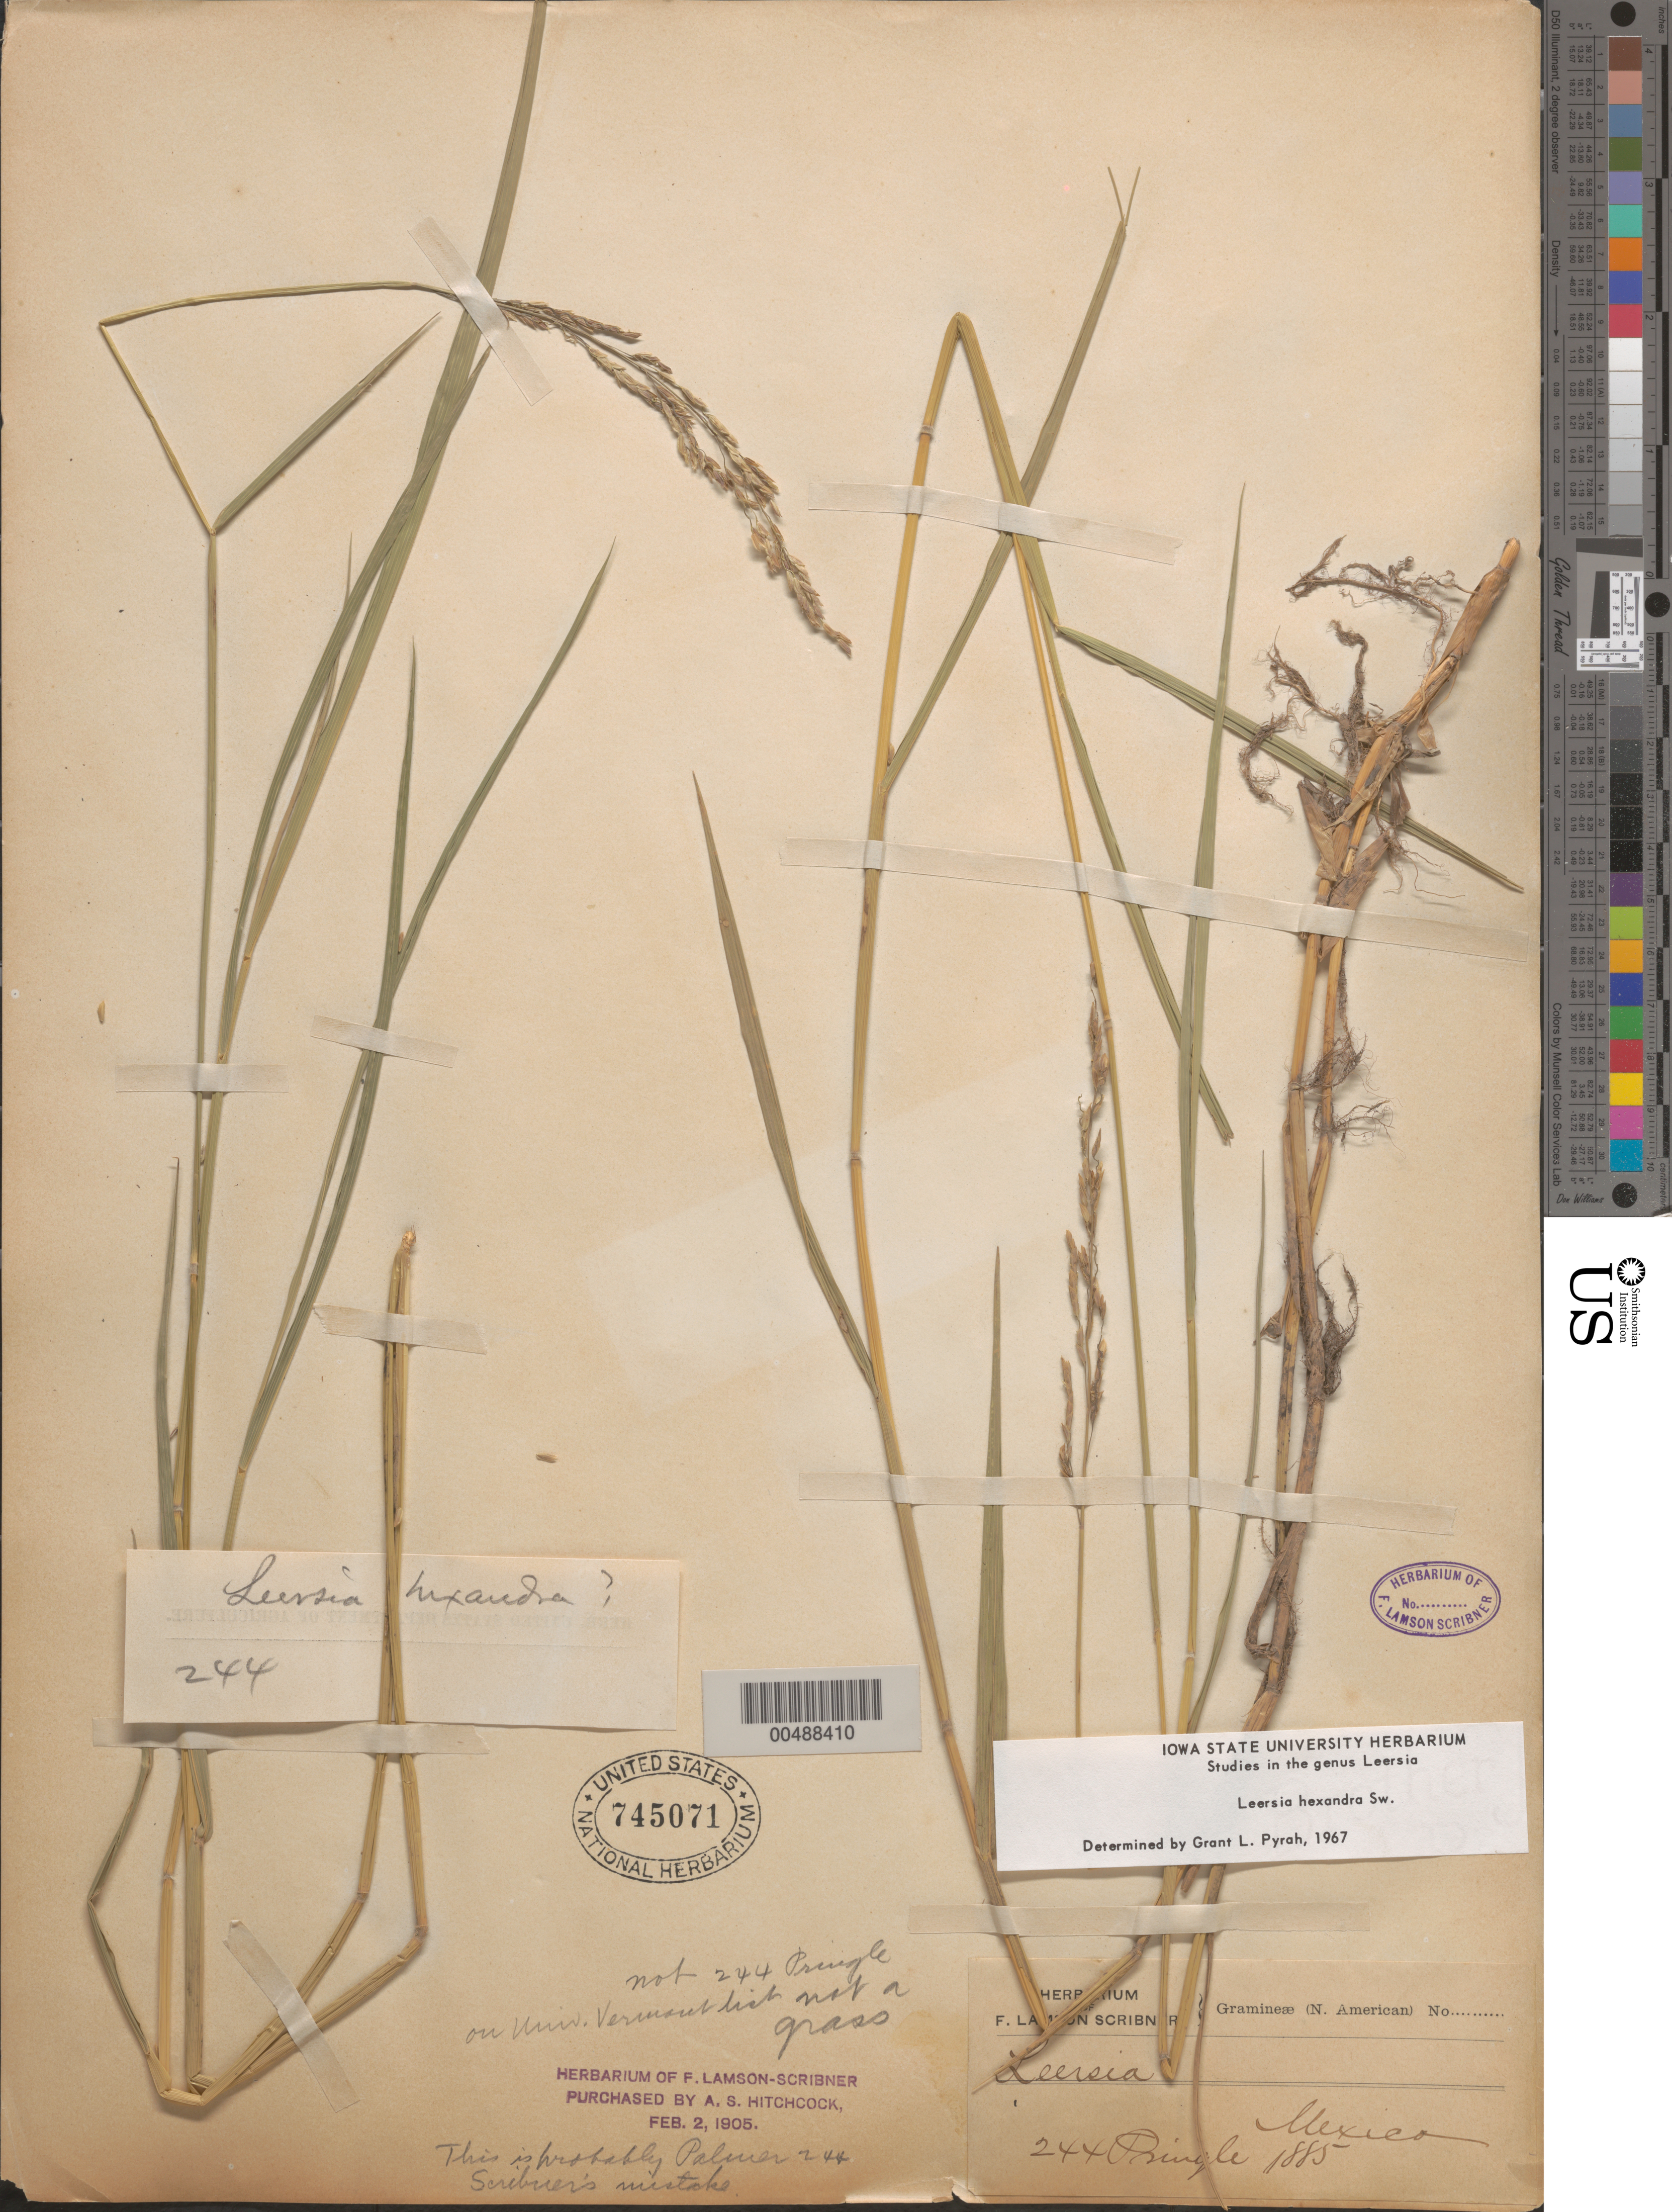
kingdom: Plantae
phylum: Tracheophyta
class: Liliopsida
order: Poales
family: Poaceae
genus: Leersia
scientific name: Leersia hexandra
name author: Sw.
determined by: Pyrah, G. L.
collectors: C. G. Pringle et al.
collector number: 244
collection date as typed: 1885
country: Mexico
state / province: Durango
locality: San Ramon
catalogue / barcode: US 745071